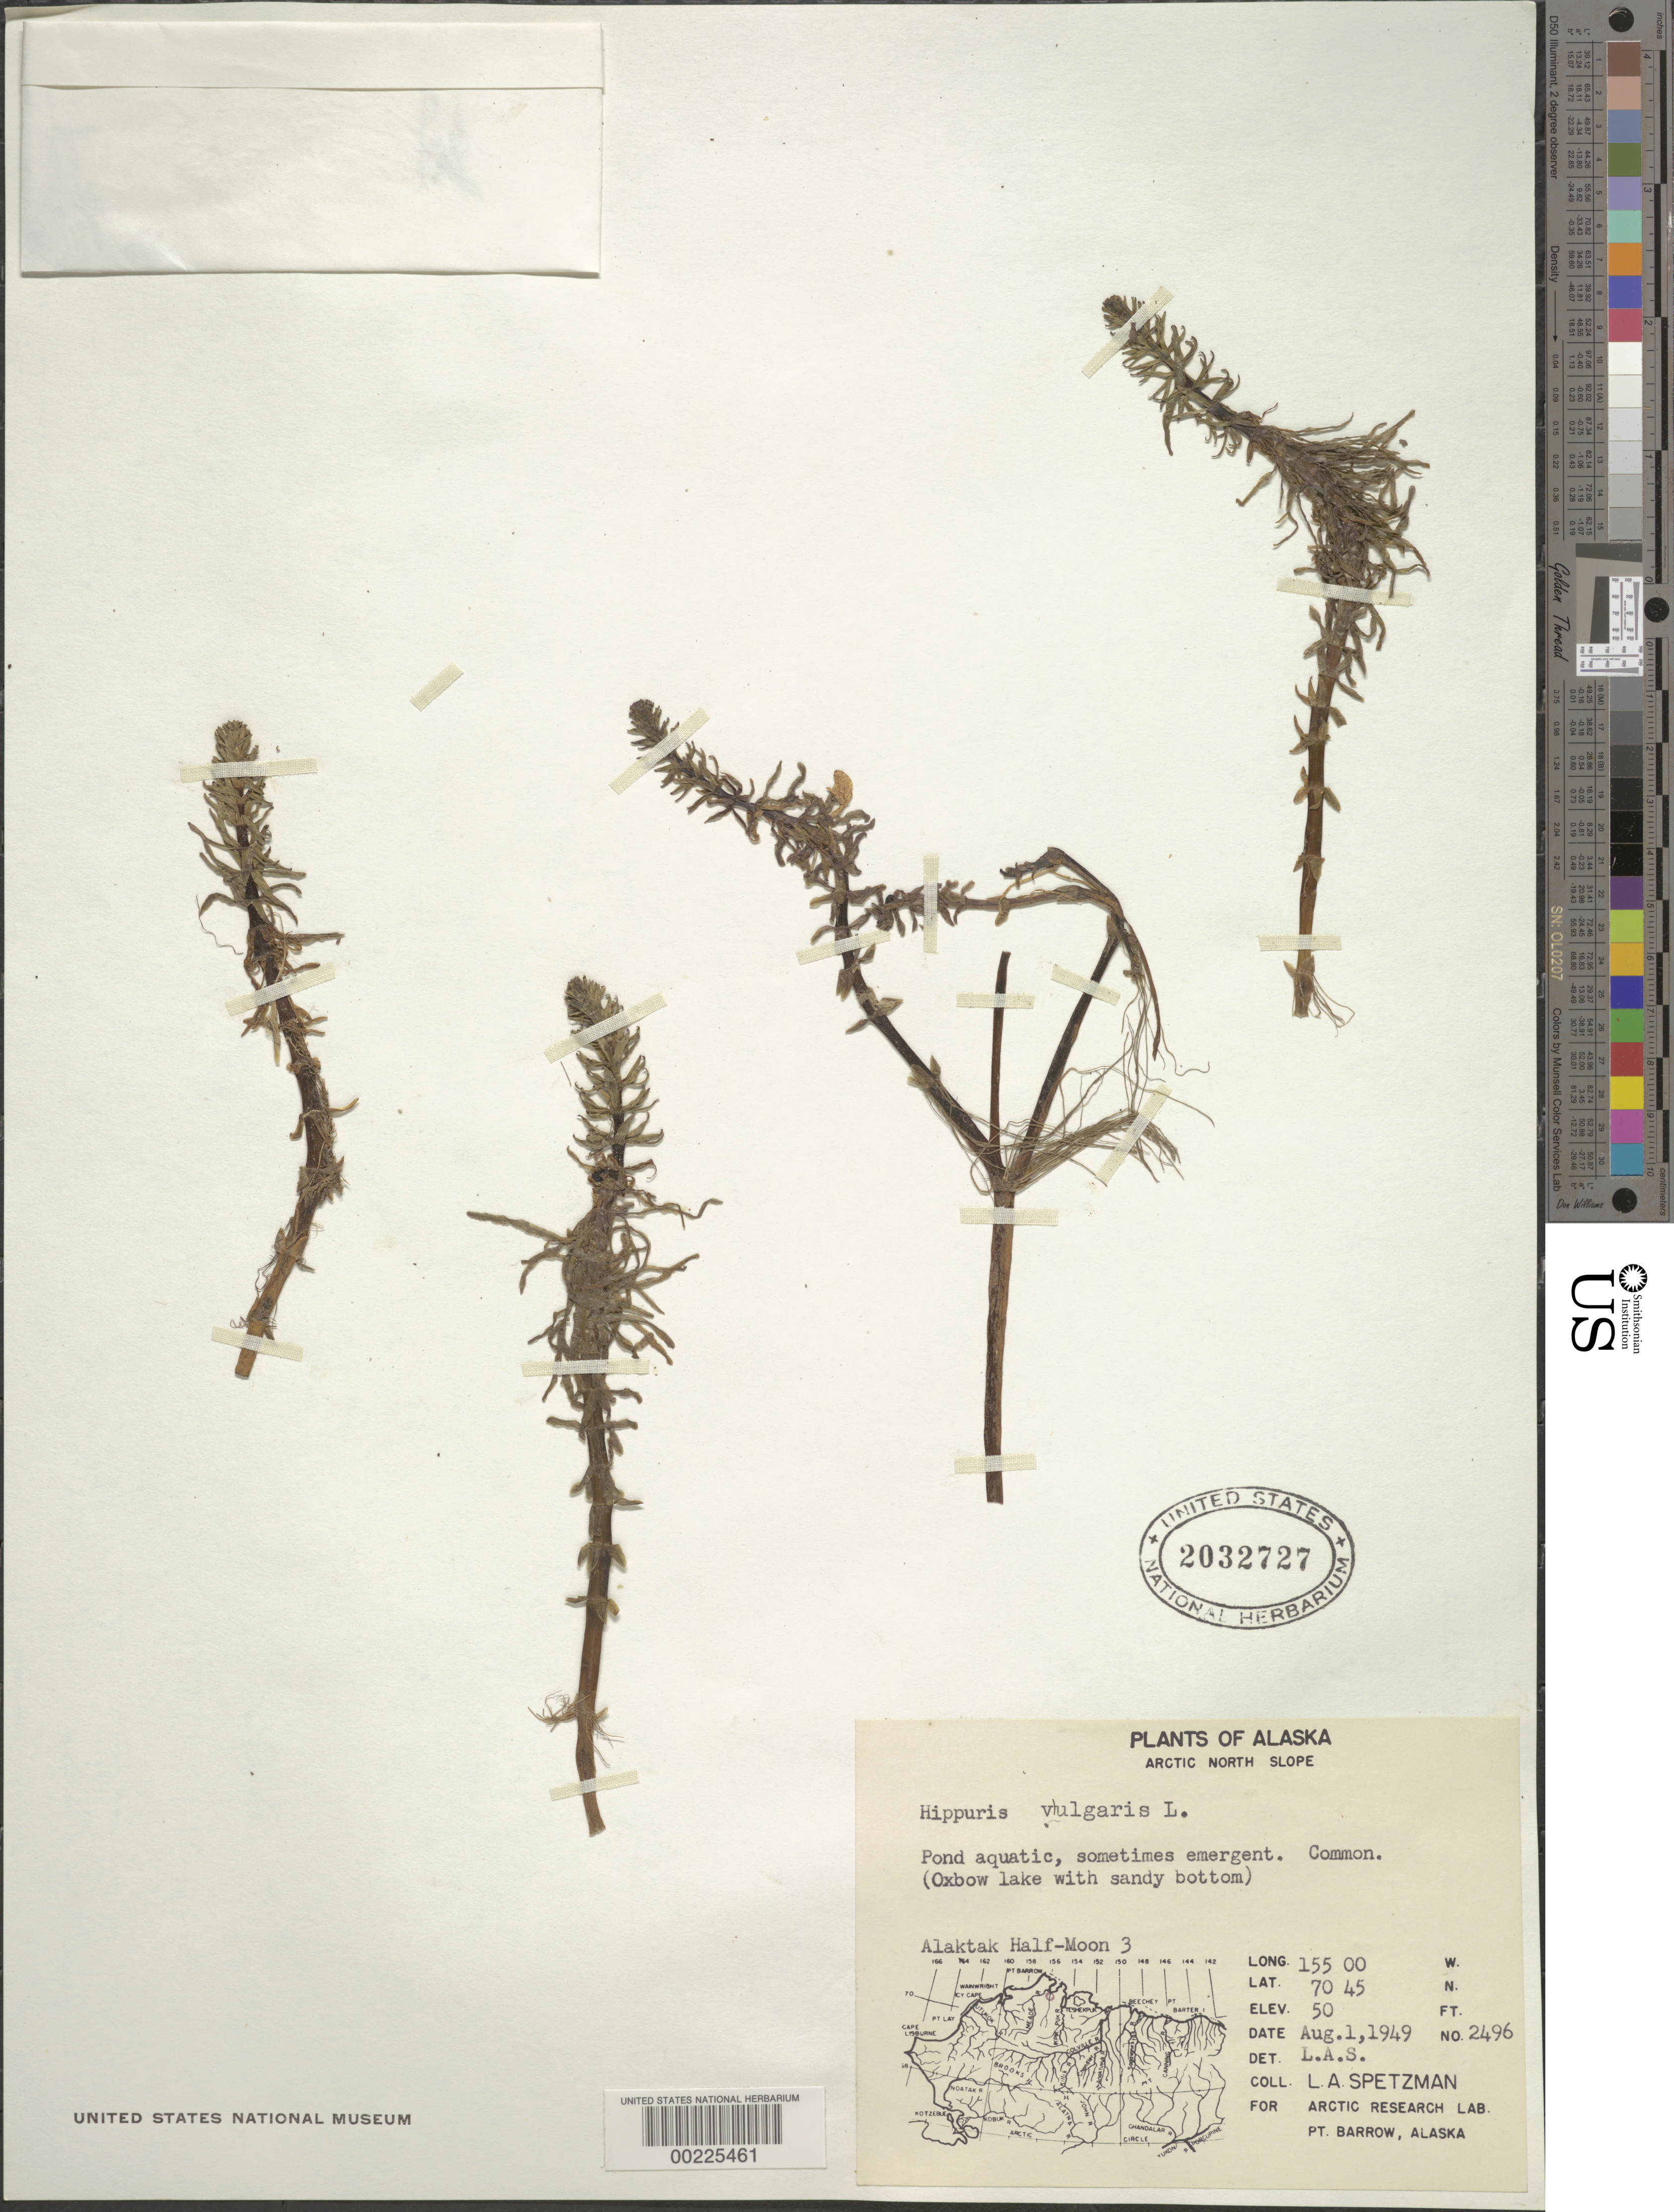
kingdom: Plantae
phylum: Tracheophyta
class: Magnoliopsida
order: Lamiales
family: Plantaginaceae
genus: Hippuris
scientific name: Hippuris vulgaris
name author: L.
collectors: L. Spetzman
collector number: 2496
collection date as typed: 01 Aug 1949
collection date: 1949-08-01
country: United States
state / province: Alaska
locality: Alaktak half-moon 3, oxbow lake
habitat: Pond aquatic, sometimes emergent; lake with sandy bottom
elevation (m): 15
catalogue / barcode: US 2032727